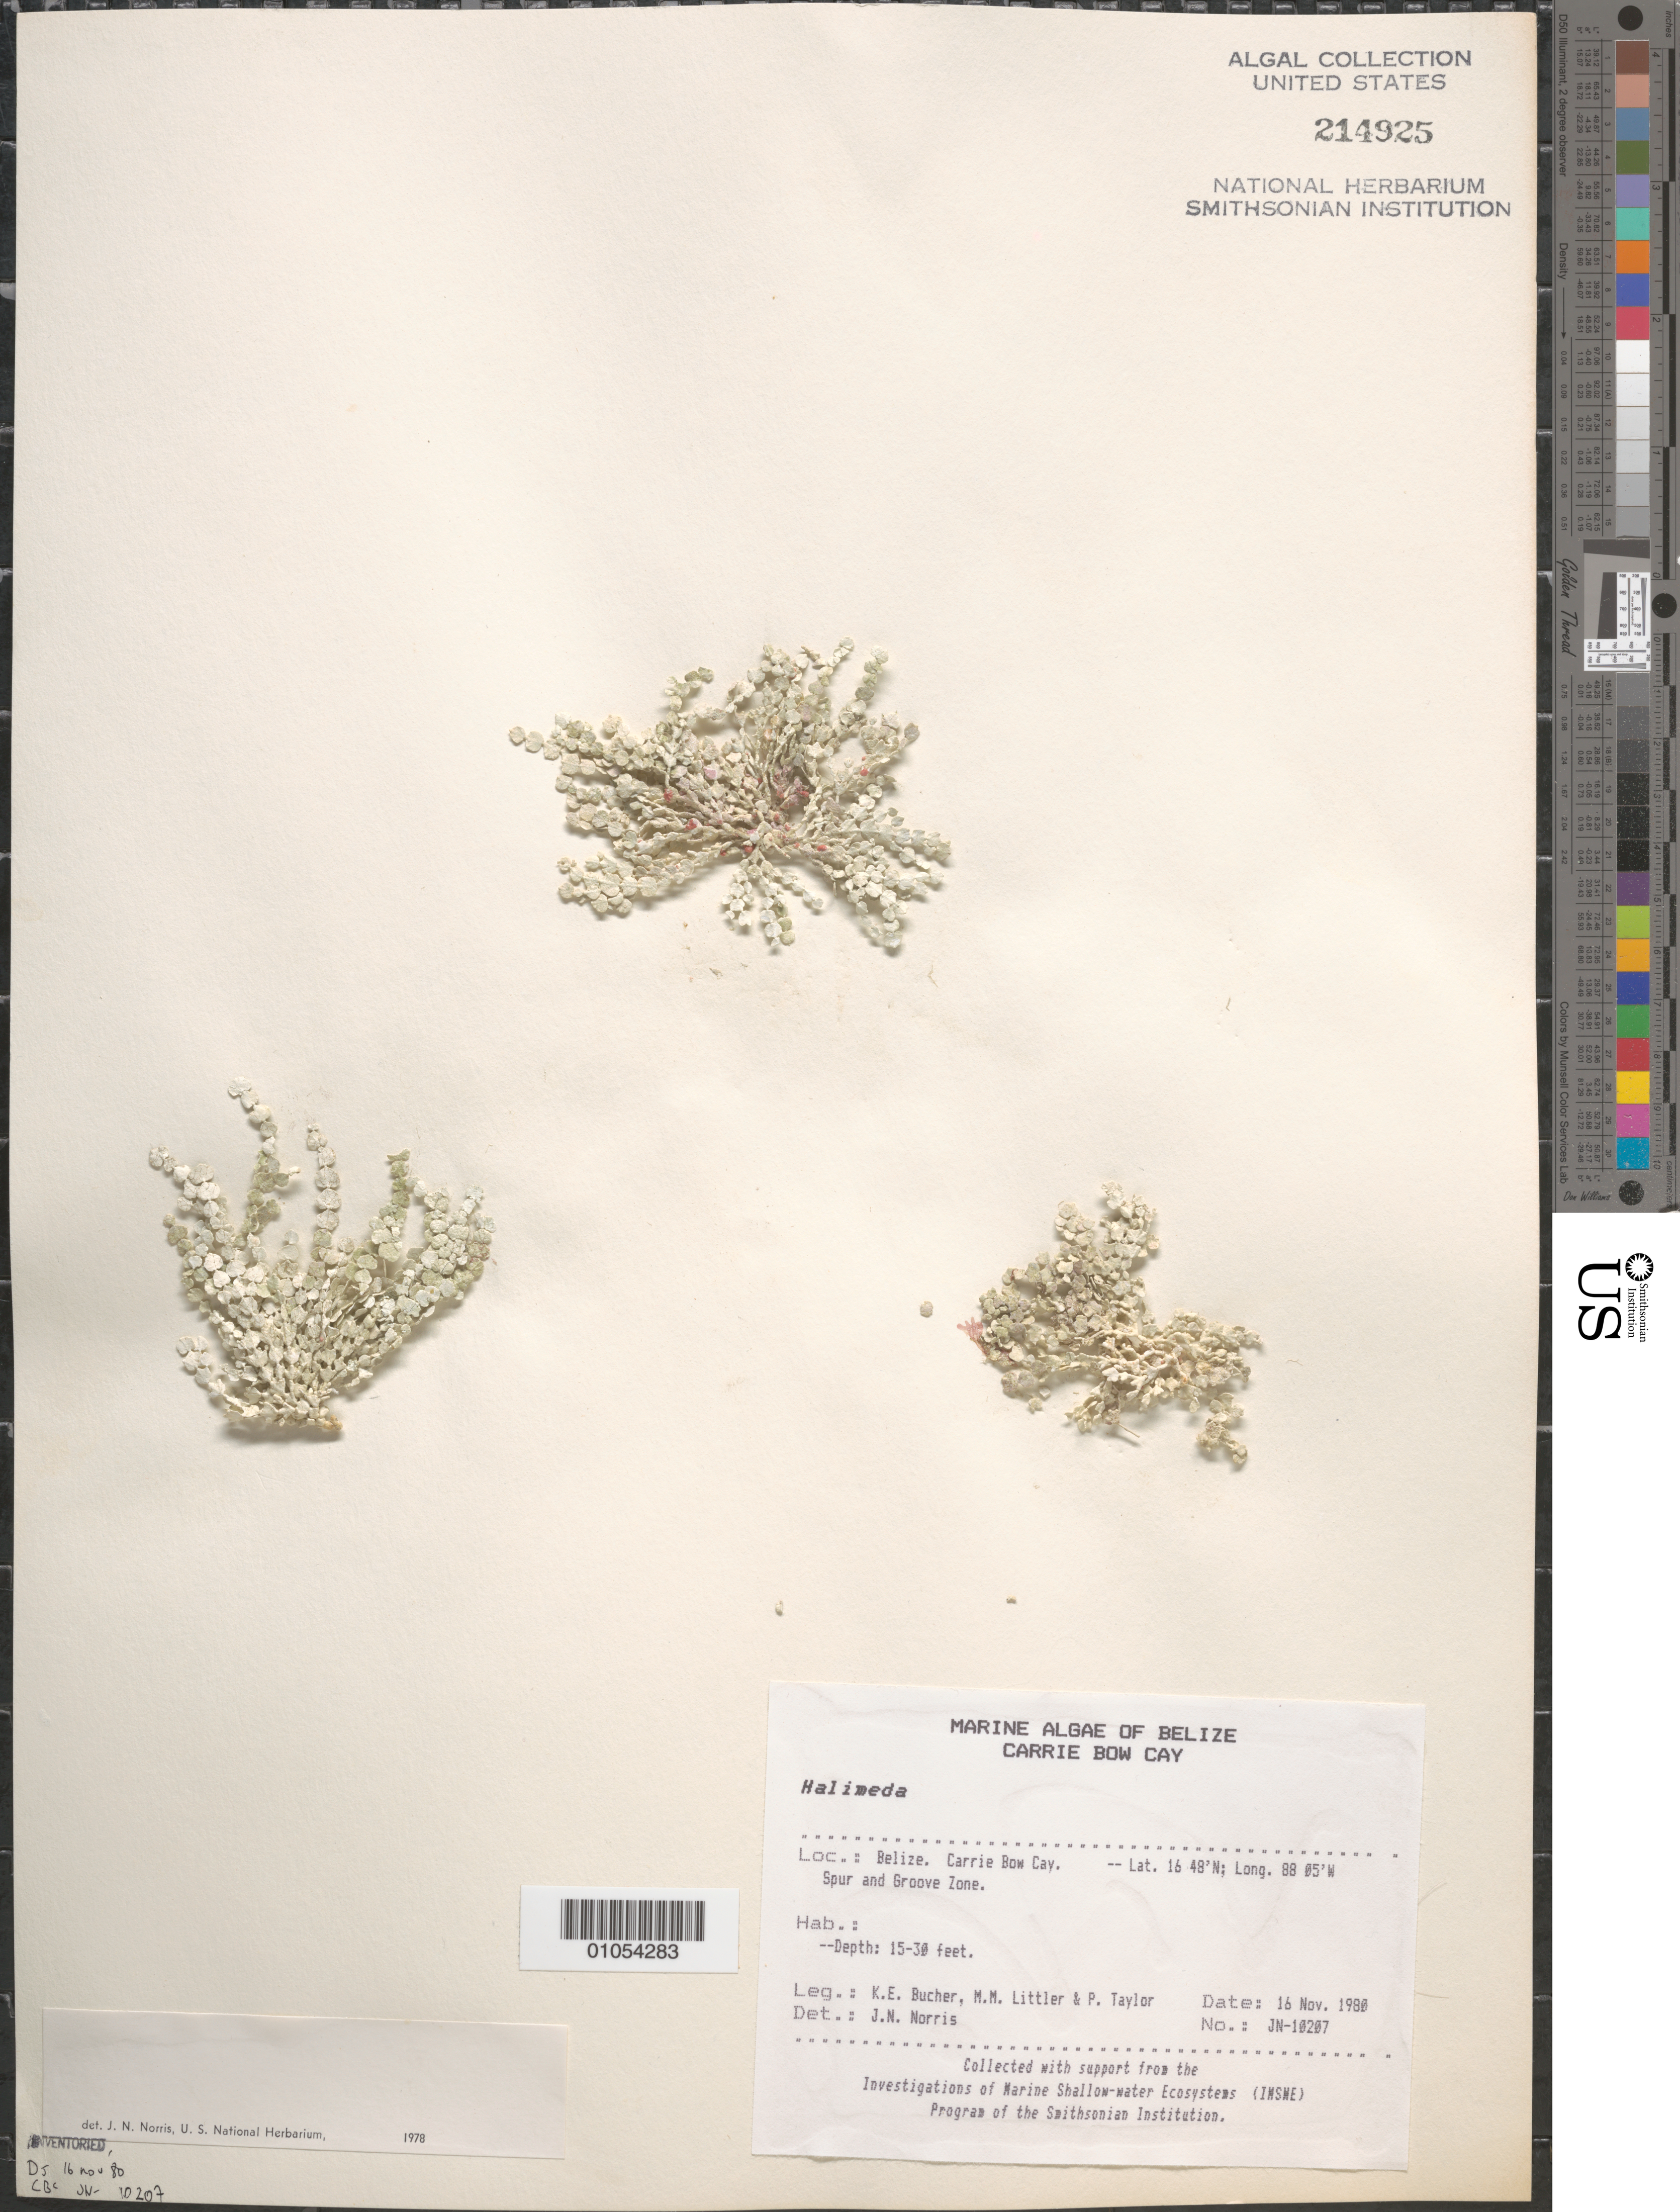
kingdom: Plantae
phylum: Chlorophyta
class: Ulvophyceae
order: Bryopsidales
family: Halimedaceae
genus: Halimeda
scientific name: Halimeda sp.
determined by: Norris, James N.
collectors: K. E. Bucher, M. M. Littler & P. R. Taylor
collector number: JN-10207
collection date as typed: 16 Nov 1980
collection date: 1980-11-16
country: Belize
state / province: Stann Creek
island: Carrie Bow Cay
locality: Spur and groove zone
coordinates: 16 48'N, 88 05'W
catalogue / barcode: US 214925